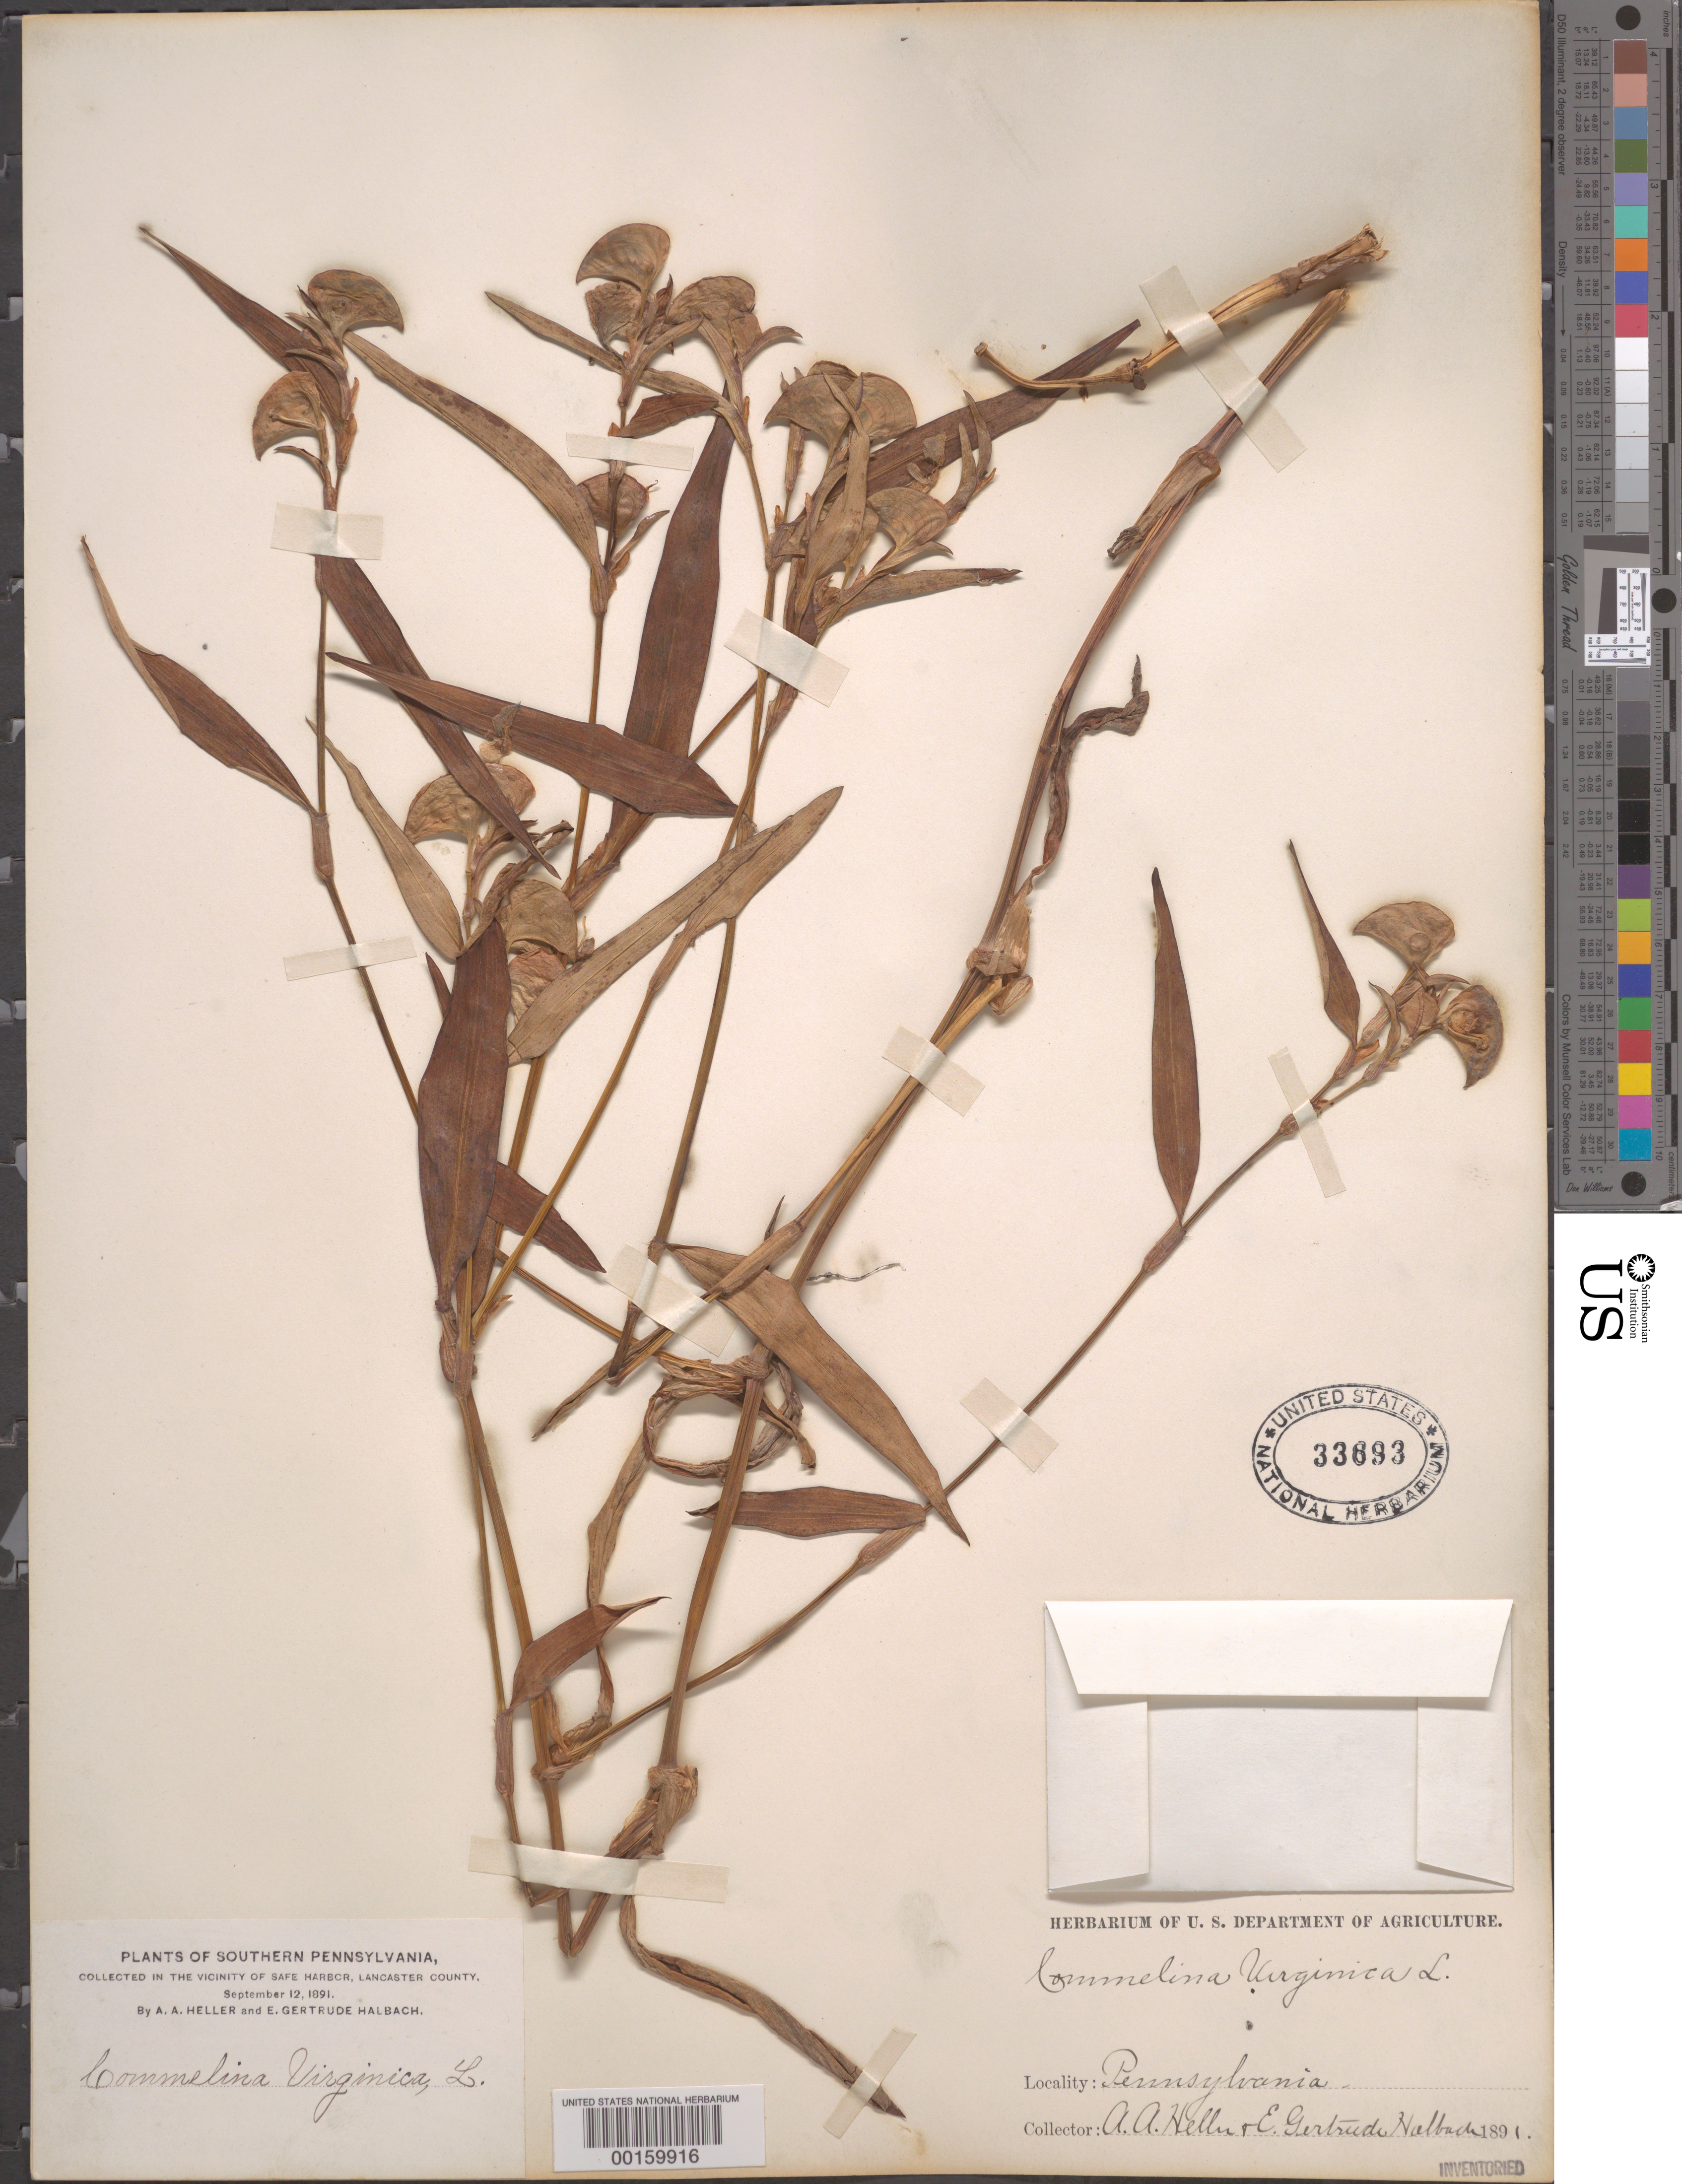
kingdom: Plantae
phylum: Tracheophyta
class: Liliopsida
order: Commelinales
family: Commelinaceae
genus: Commelina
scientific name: Commelina erecta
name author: L.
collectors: A. A. Heller & E. G. Halbach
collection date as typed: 12 Nov 1891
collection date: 1891-11-12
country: United States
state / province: Pennsylvania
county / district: Lancaster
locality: Safe harbor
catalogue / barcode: US 33693